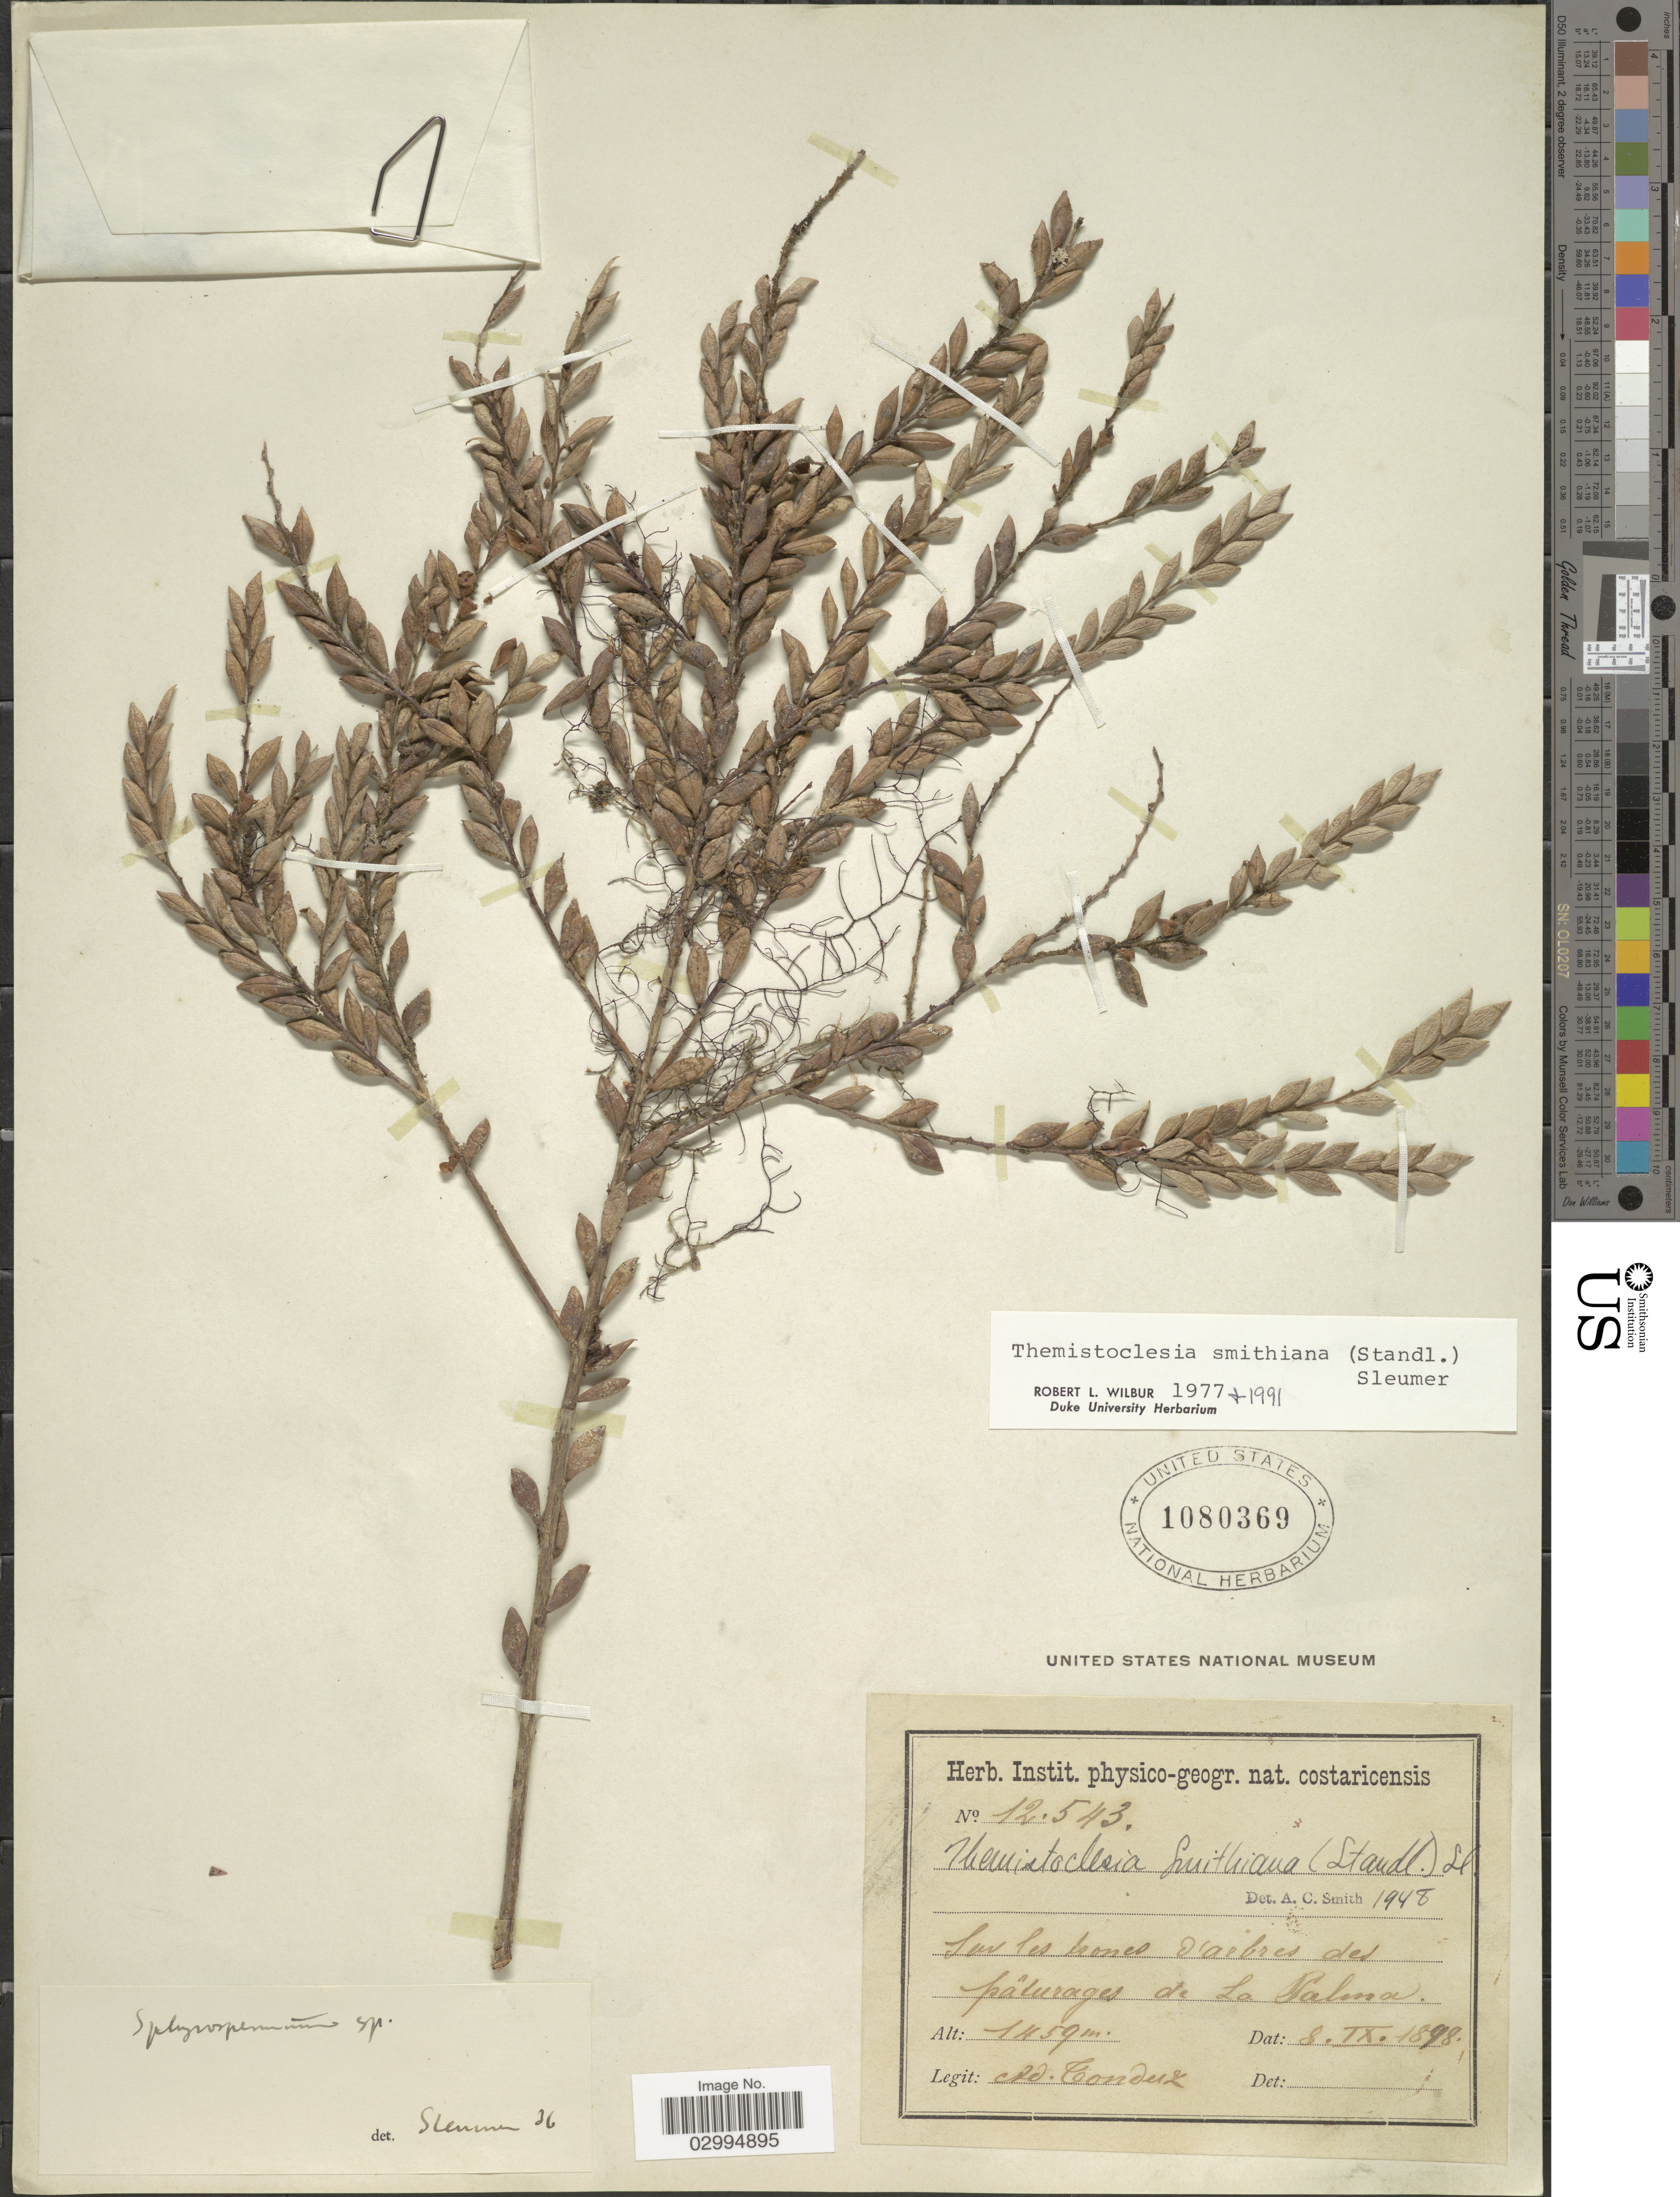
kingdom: Plantae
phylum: Tracheophyta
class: Magnoliopsida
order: Ericales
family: Ericaceae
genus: Themistoclesia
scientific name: Themistoclesia smithiana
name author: (Standl.) Sleumer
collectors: A. Tonduz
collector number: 12543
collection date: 1898-09-08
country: Costa Rica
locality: Low les trones dárbres des pâturages de La Palma.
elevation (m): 1459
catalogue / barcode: US 1080369